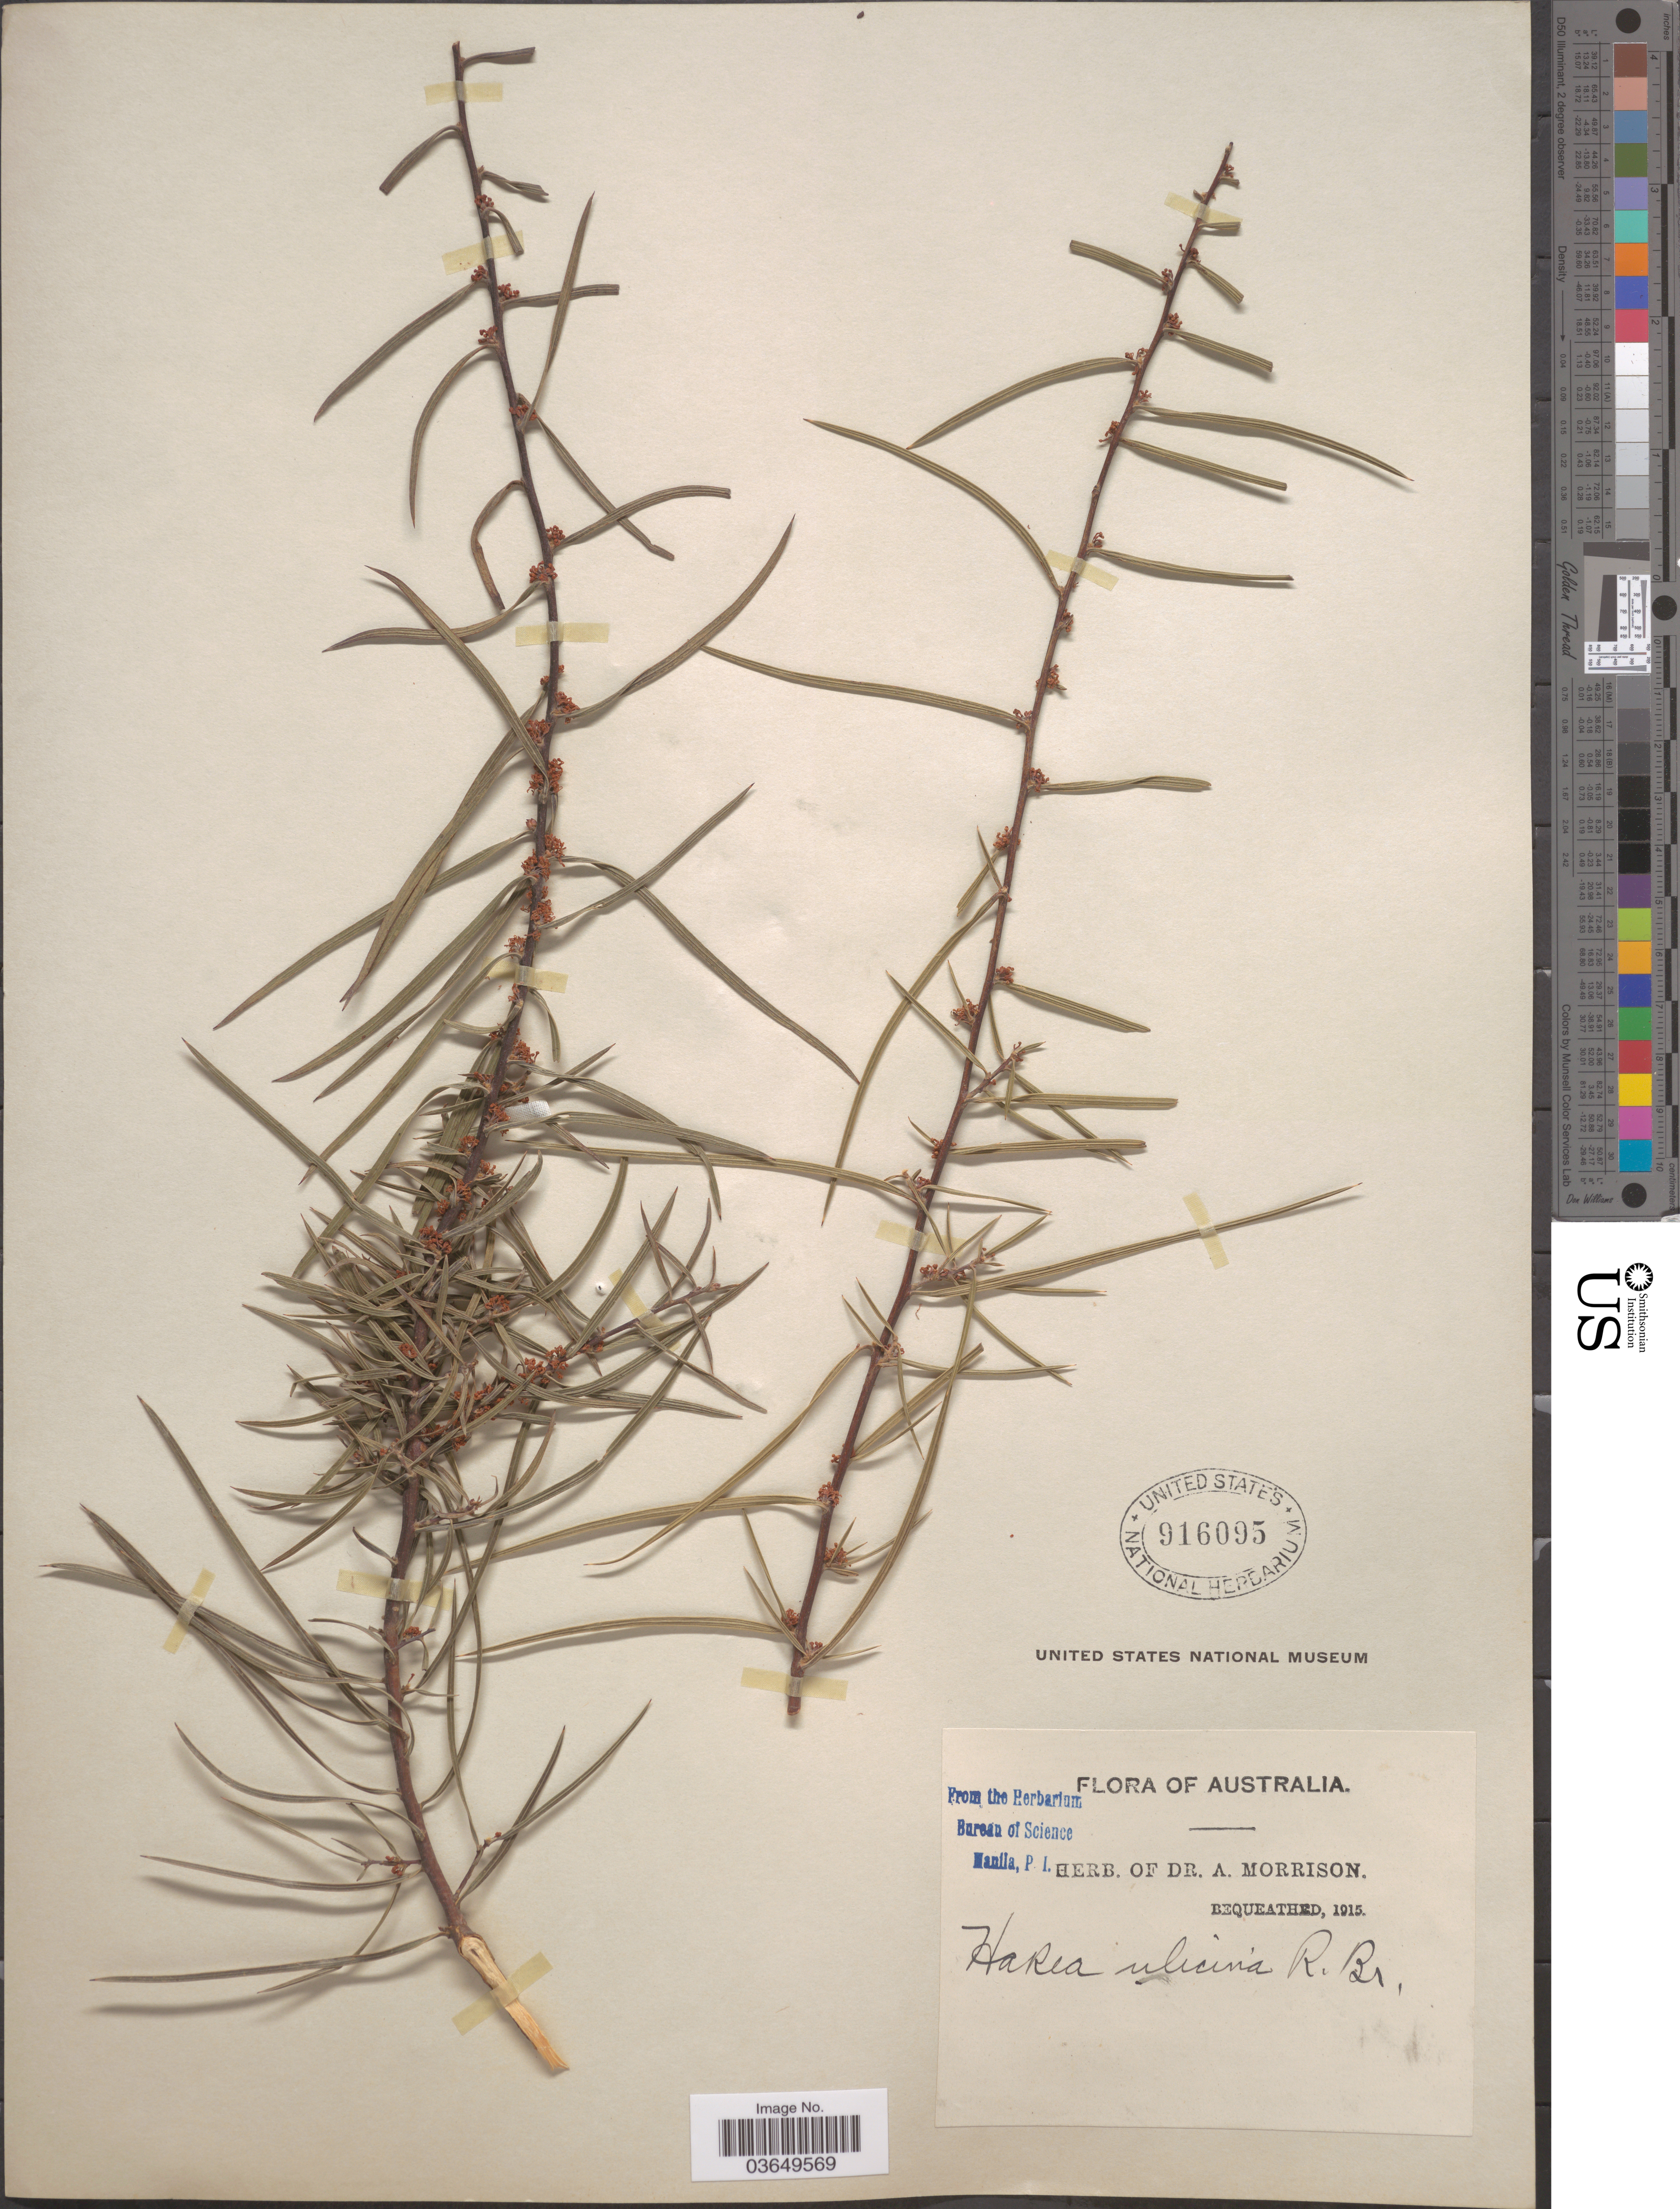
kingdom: Plantae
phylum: Tracheophyta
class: Magnoliopsida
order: Proteales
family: Proteaceae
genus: Hakea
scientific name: Hakea ulicina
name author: R. Br.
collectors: ex herb. Dr. A. Morrison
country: Australia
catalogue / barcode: US 916095